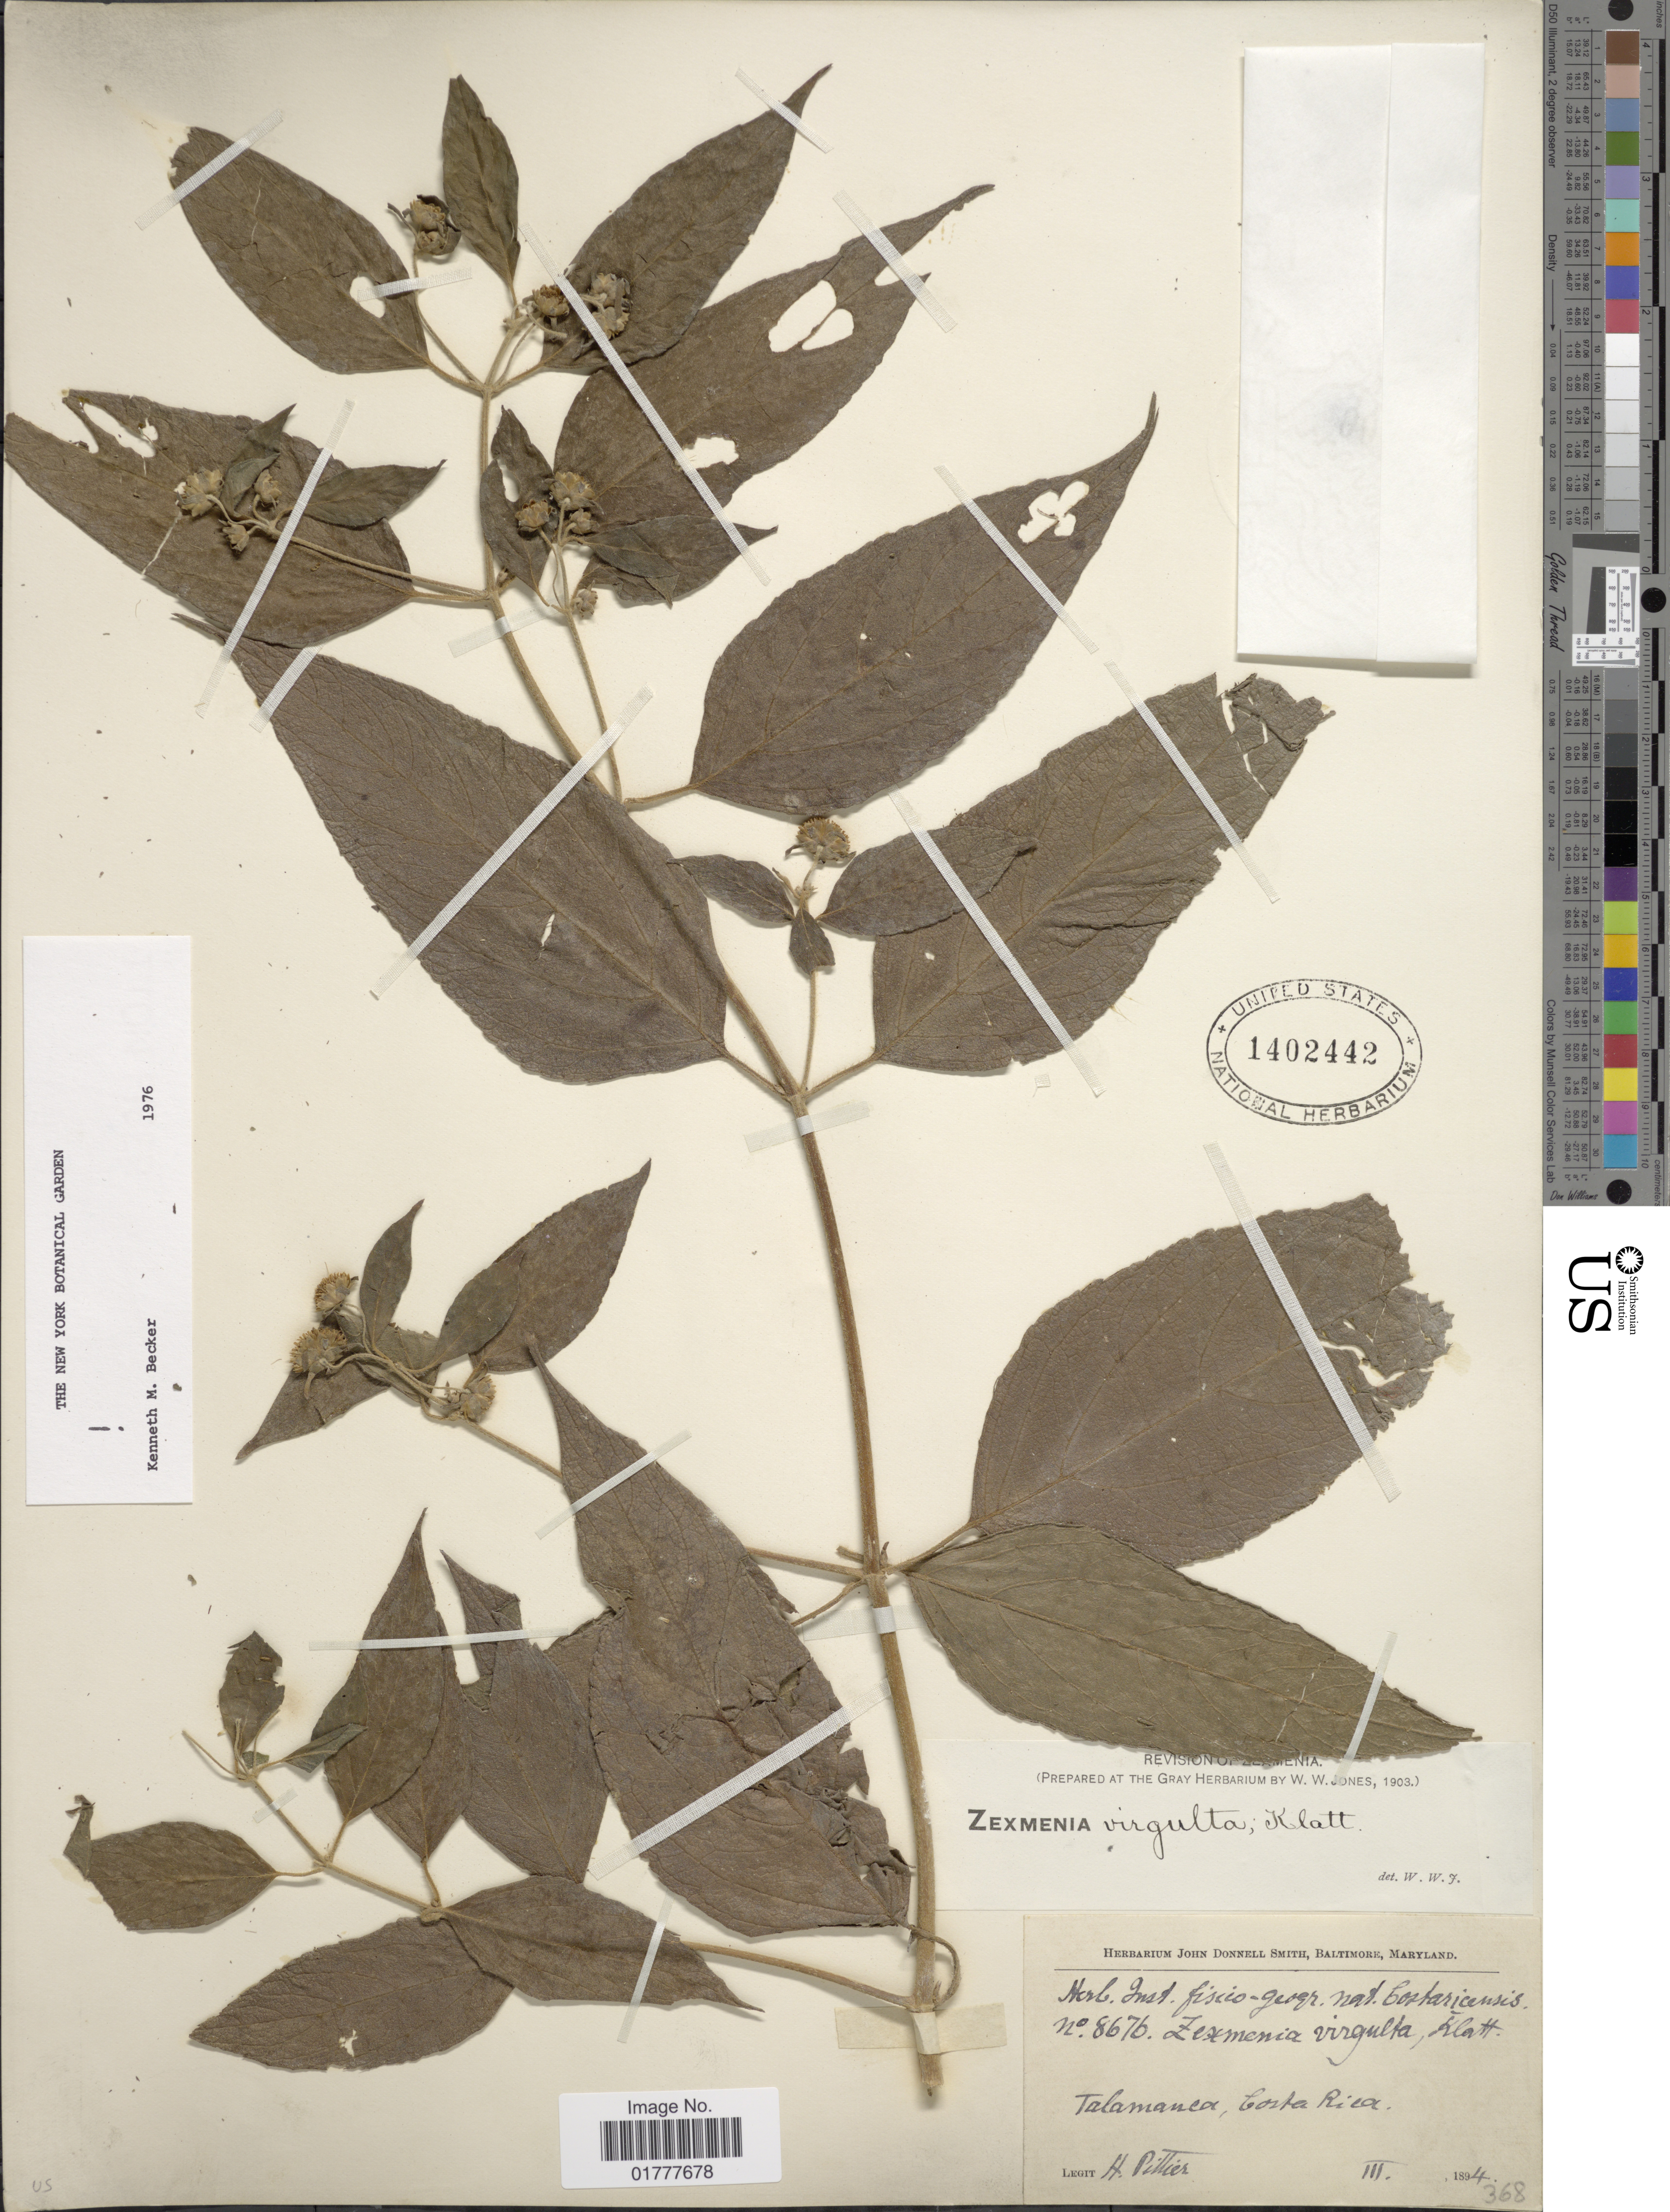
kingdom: Plantae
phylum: Tracheophyta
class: Magnoliopsida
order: Asterales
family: Asteraceae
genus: Zexmenia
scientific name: Zexmenia virgulta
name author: Klatt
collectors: H. F. Pittier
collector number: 8676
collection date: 1894-03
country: Costa Rica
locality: Talamanca, Costa Rica.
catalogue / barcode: US 1402442